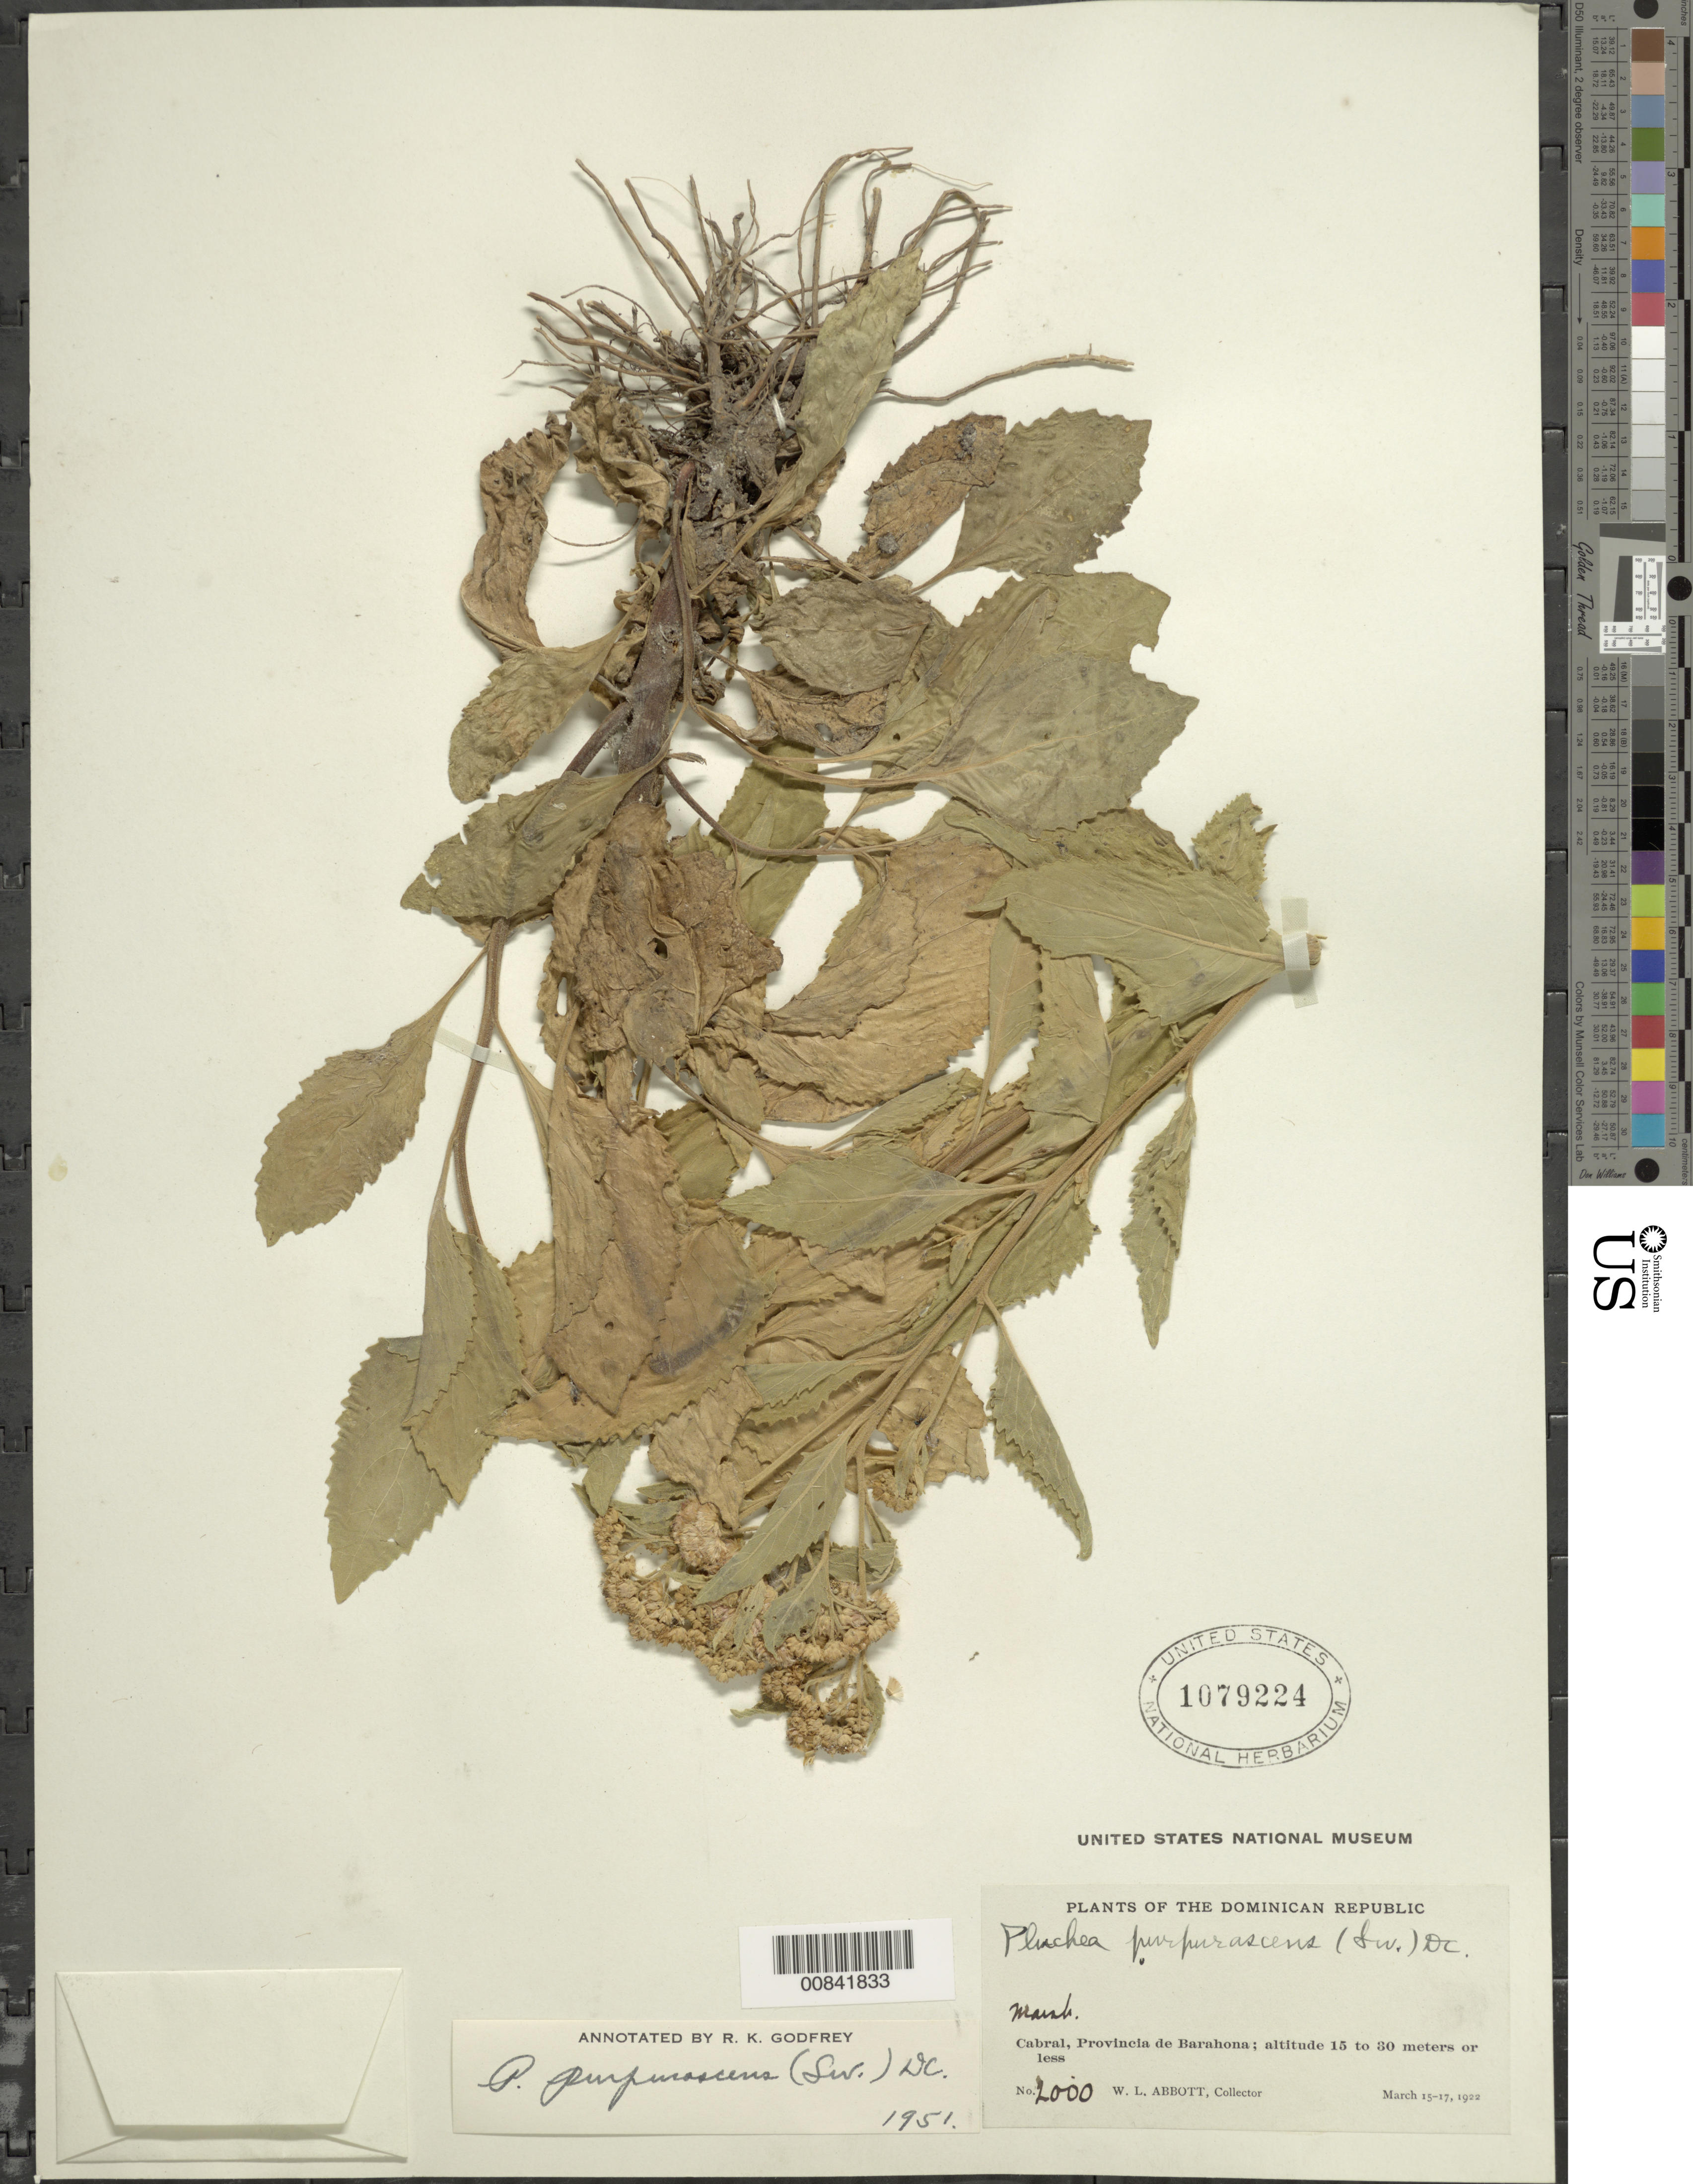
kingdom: Plantae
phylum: Tracheophyta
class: Magnoliopsida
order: Asterales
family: Asteraceae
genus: Pluchea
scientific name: Pluchea odorata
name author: (L.) Cass.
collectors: W. L. Abbott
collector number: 2000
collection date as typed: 15 Mar 1922 to 17 Mar 1922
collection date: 1922-03-15/1922-03-17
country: Dominican Republic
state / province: Barahona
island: Hispaniola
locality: Cabral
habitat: Marsh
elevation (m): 15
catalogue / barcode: US 1079224